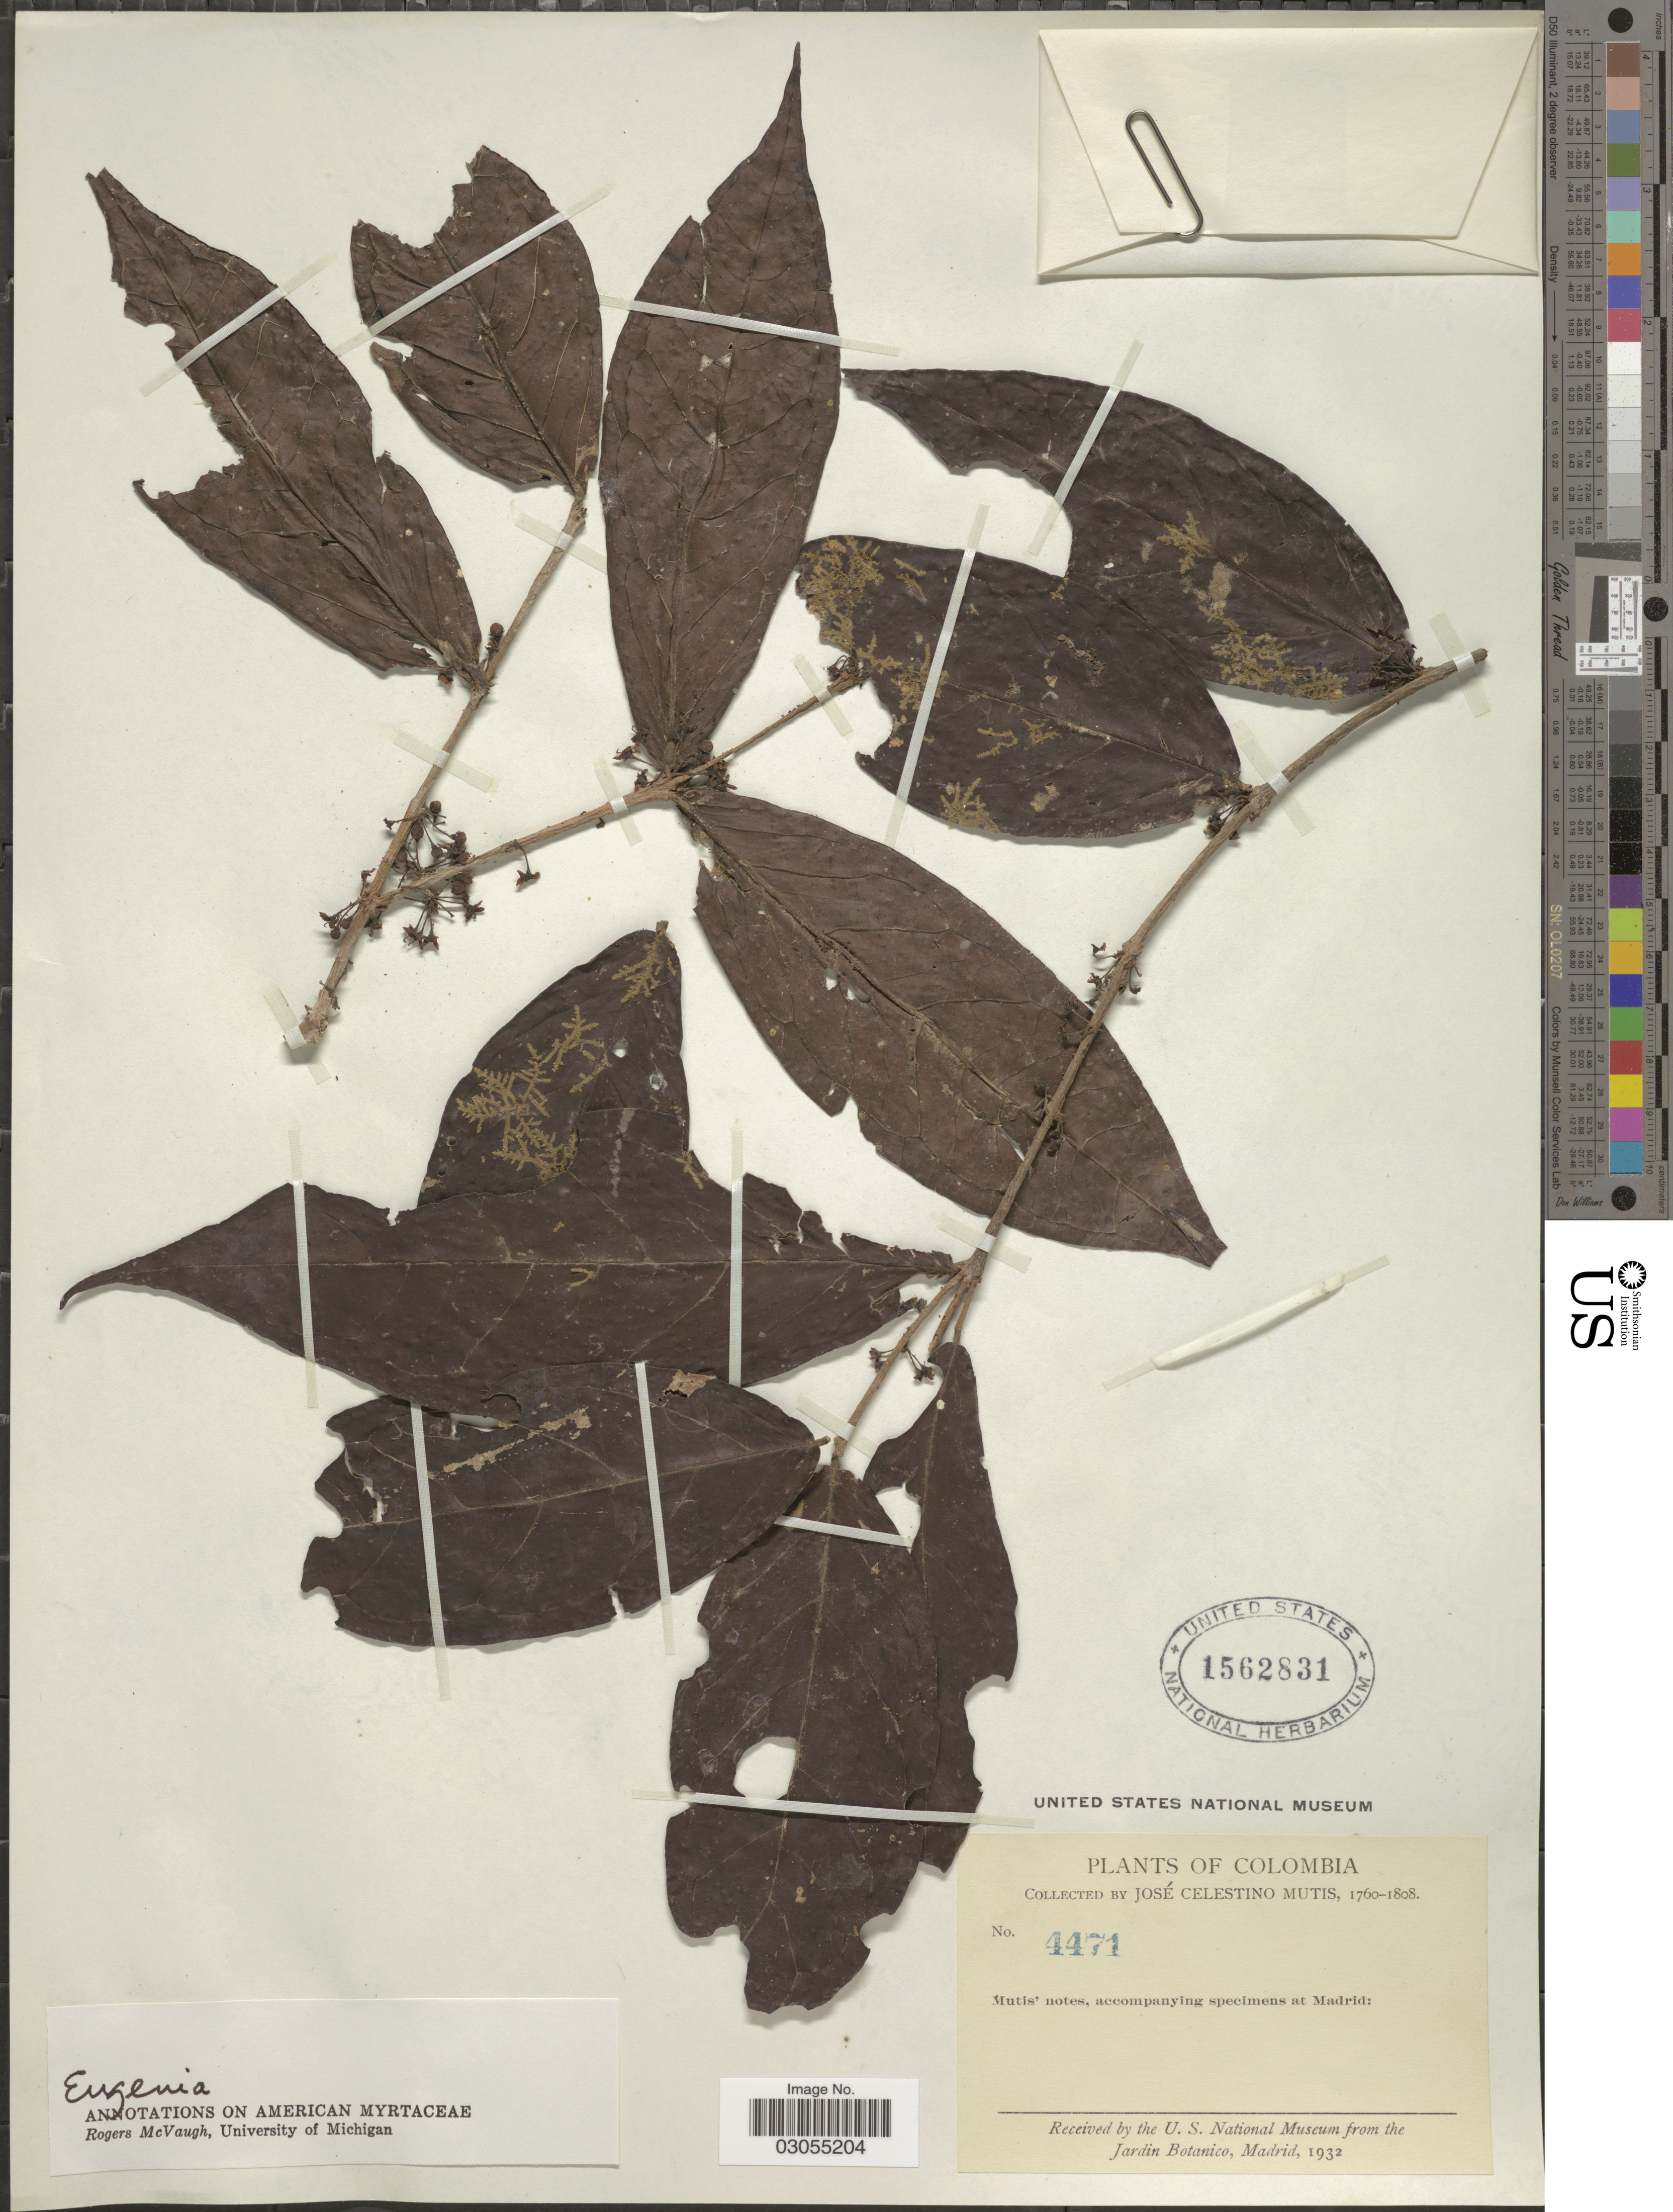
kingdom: Plantae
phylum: Tracheophyta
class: Magnoliopsida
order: Myrtales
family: Myrtaceae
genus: Eugenia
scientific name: Eugenia sp.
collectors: J. C. B. Mutis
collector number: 4471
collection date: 1760/1808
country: Colombia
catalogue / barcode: US 1562831